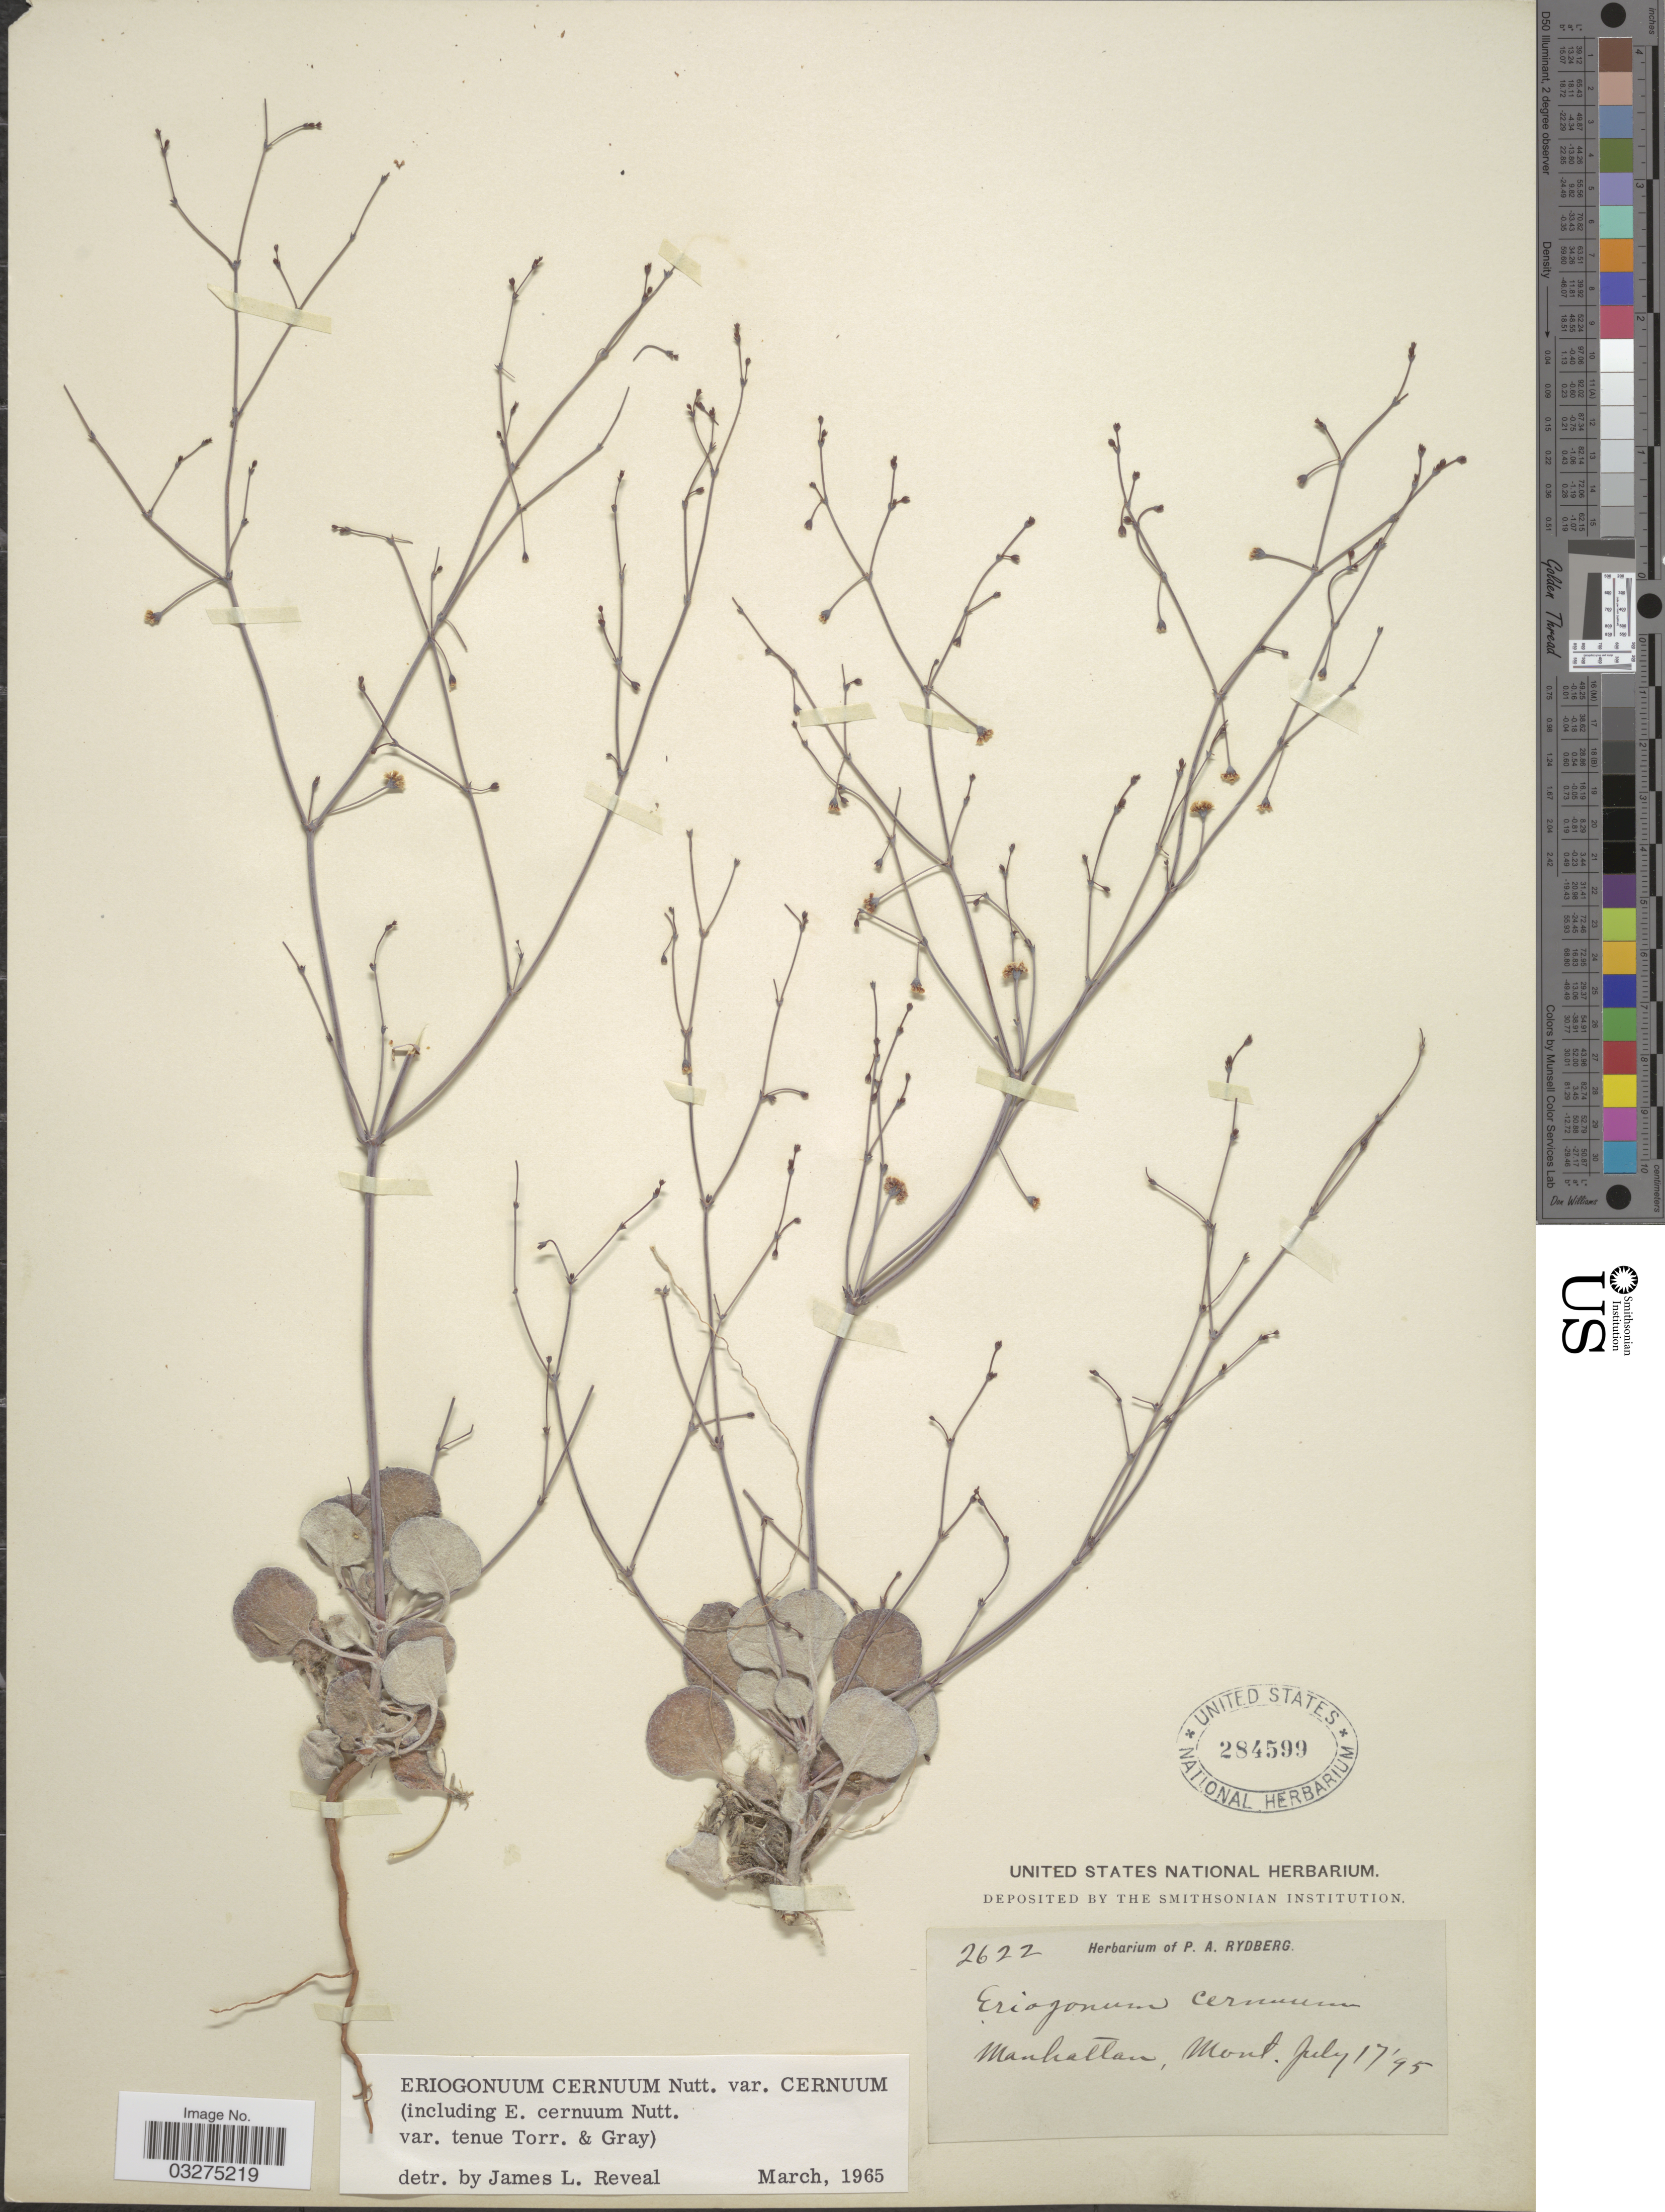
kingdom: Plantae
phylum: Tracheophyta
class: Magnoliopsida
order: Caryophyllales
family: Polygonaceae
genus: Eriogonum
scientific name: Eriogonum cernuum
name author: Nutt.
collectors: ex herb. P. A. Rydberg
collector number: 2622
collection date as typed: Transcribed d/m/y: 17/7/95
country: United States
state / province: Montana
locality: Manhattan.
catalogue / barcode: US 284599